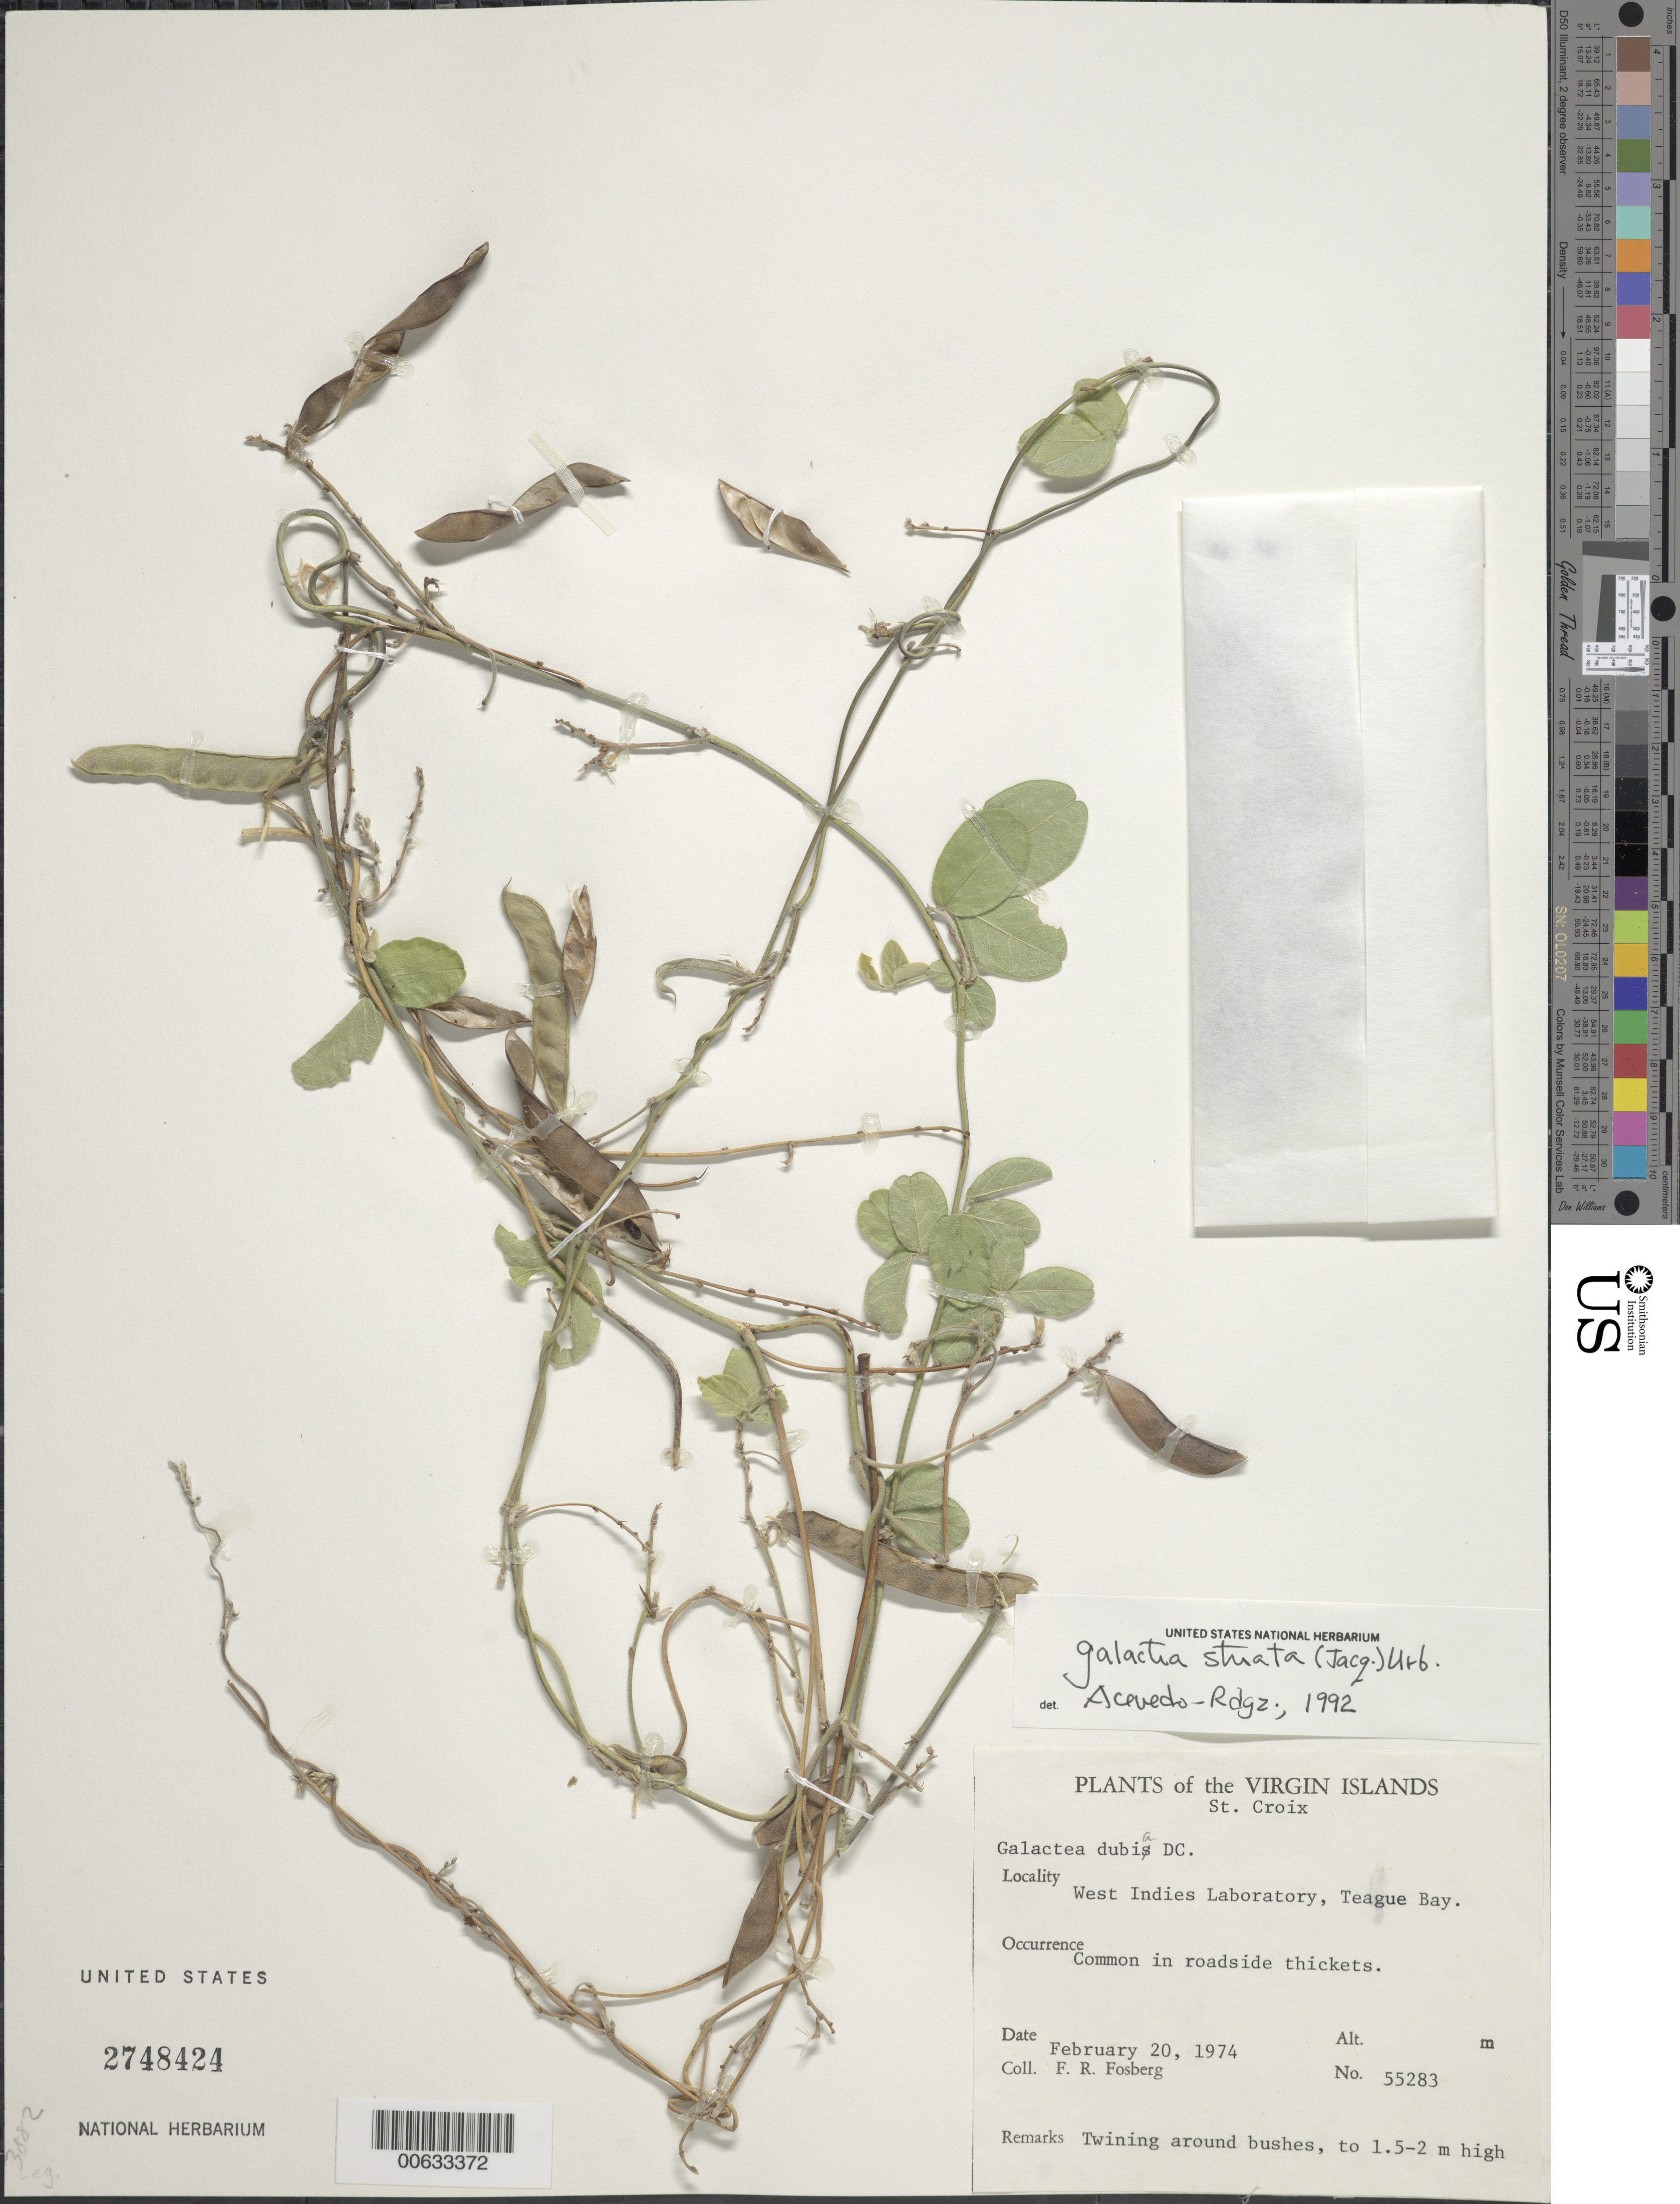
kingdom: Plantae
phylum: Tracheophyta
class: Magnoliopsida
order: Fabales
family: Fabaceae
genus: Galactia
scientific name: Galactia striata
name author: (Jacq.) Urb.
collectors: F. R. Fosberg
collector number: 55283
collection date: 1974-02-20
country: U.S. Virgin Islands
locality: The Virgin Islands, St. Croix, West Indies Laboratory, Teague Bay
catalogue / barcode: US 2748424